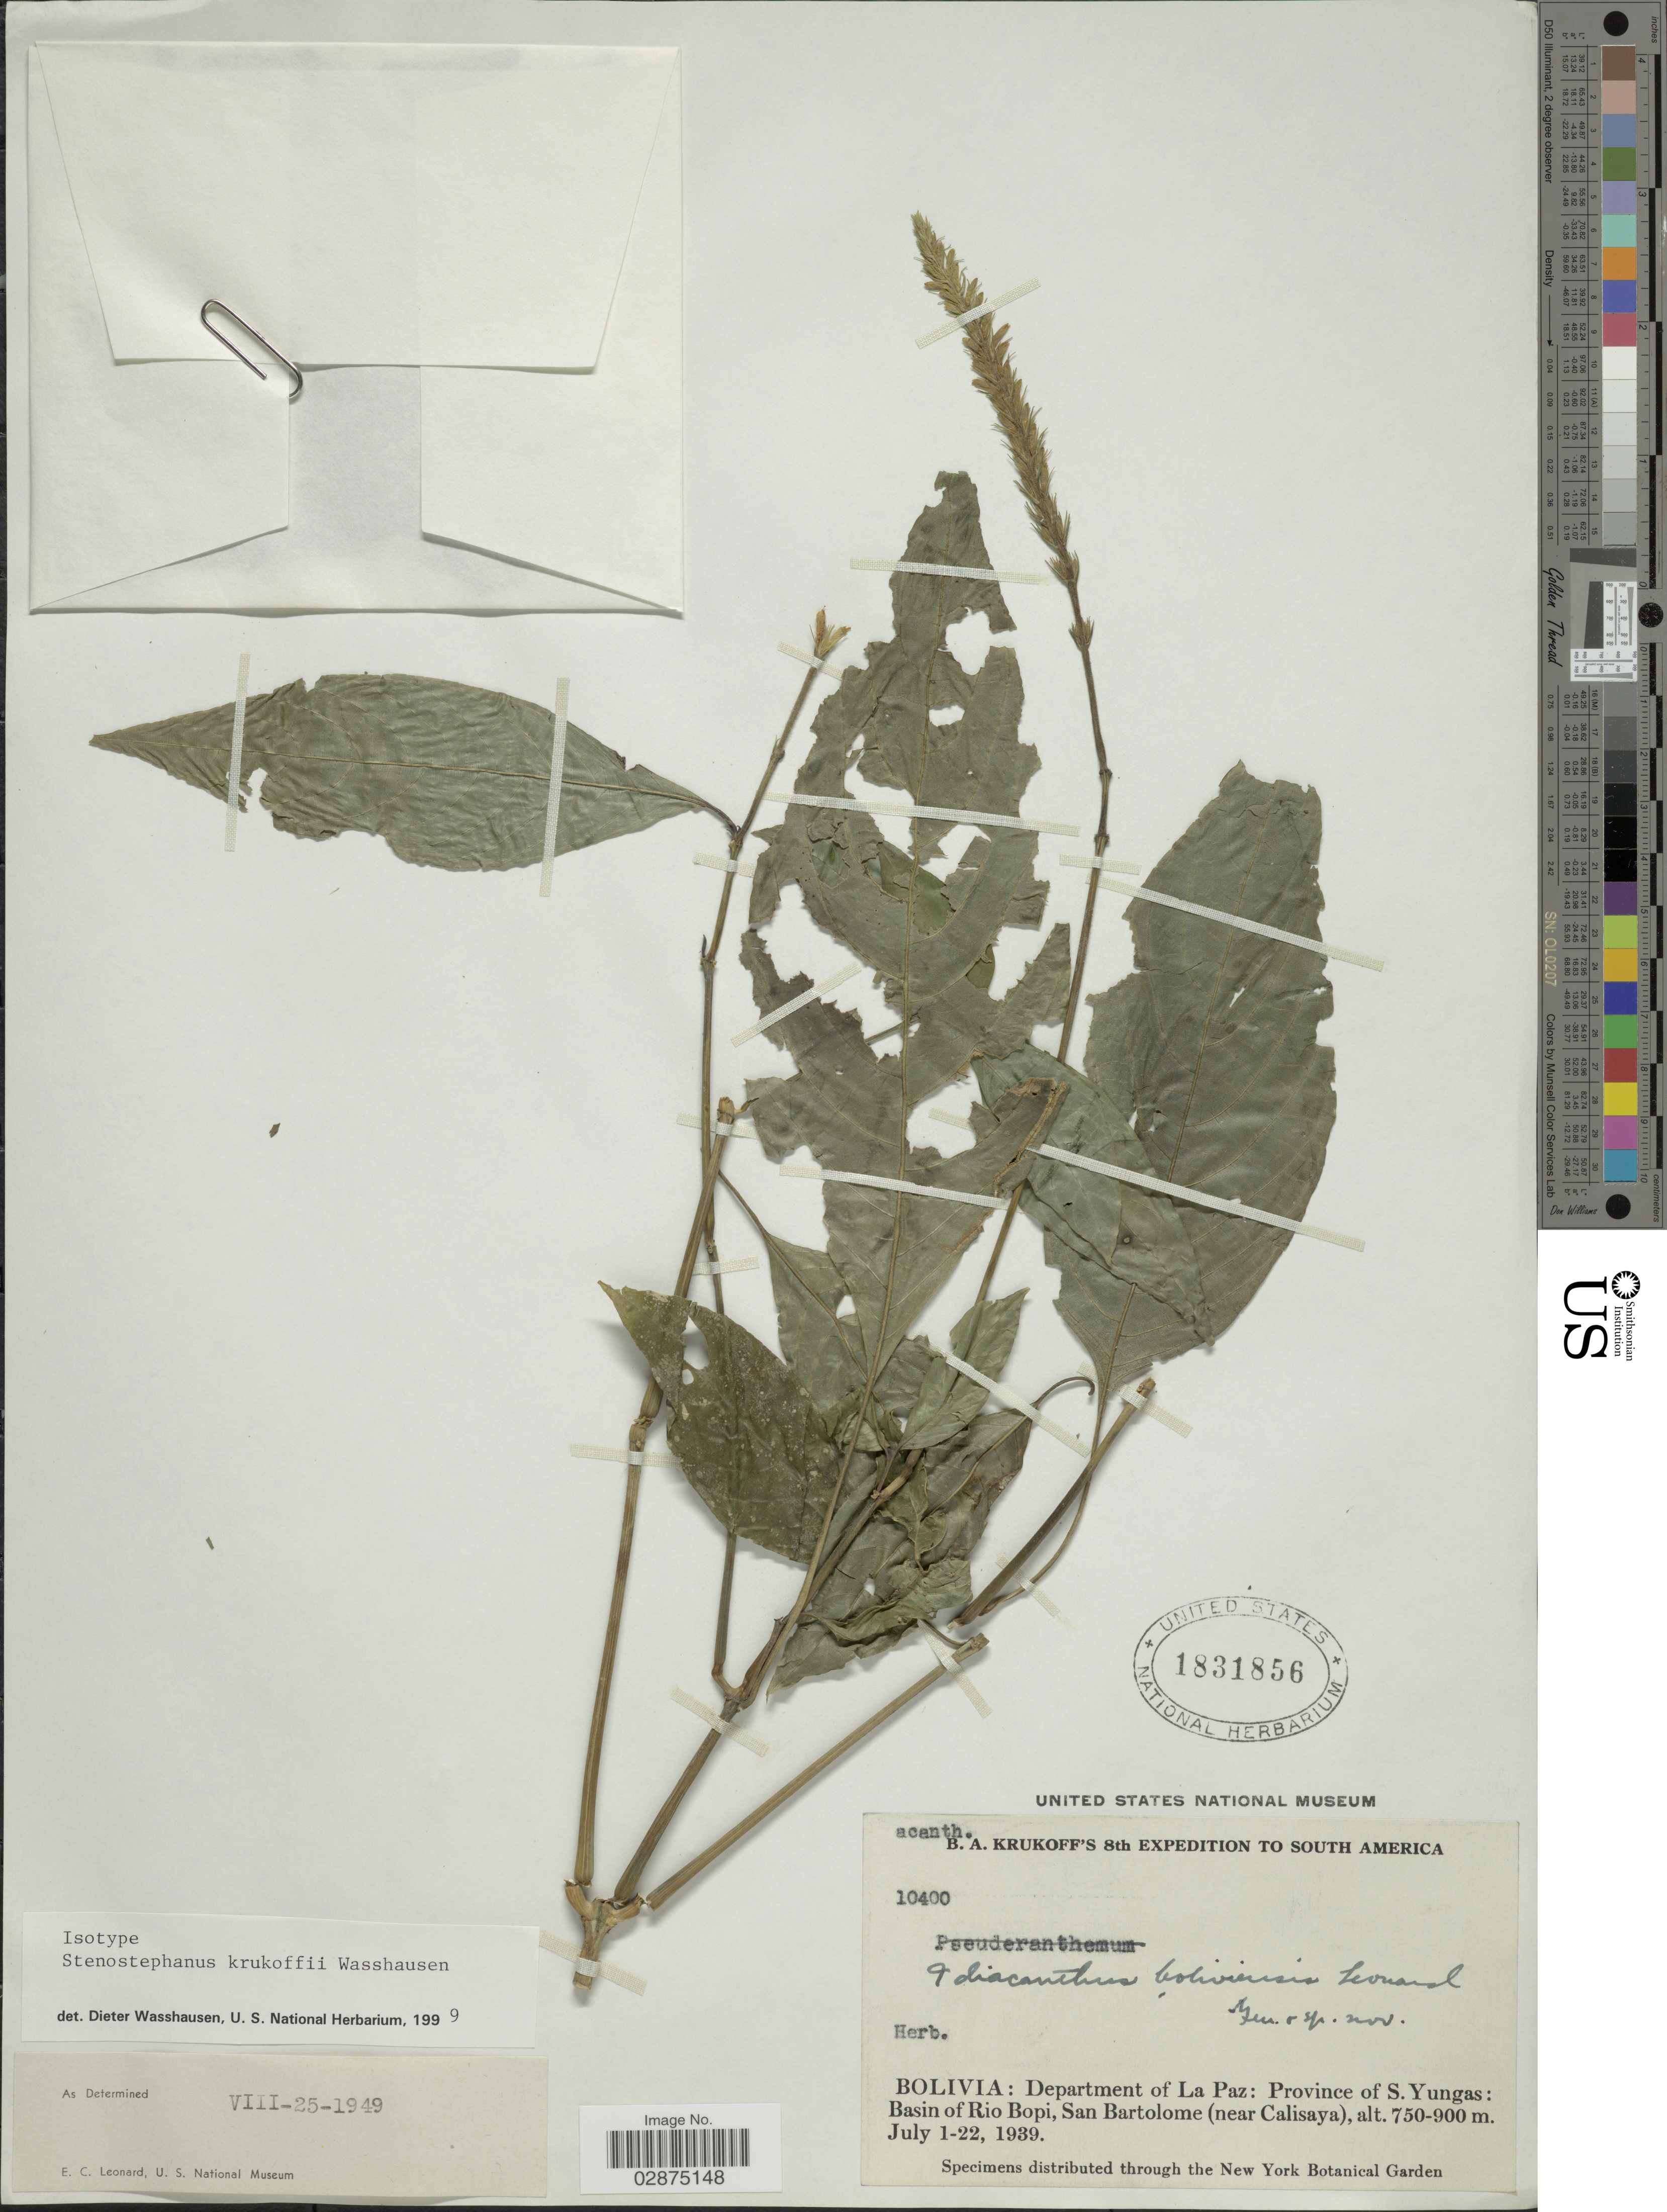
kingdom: Plantae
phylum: Tracheophyta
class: Magnoliopsida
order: Lamiales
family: Acanthaceae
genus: Stenostephanus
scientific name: Stenostephanus krukoffii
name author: Wassh.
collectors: B. A. Krukoff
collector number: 10400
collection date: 1939-07-01/1939-07-22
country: Bolivia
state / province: La Paz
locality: Department of La Paz: Province of S. Yungas: Basin of Rio Bopi, San Bartolome (near Calisaya).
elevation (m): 750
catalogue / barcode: US 1831856